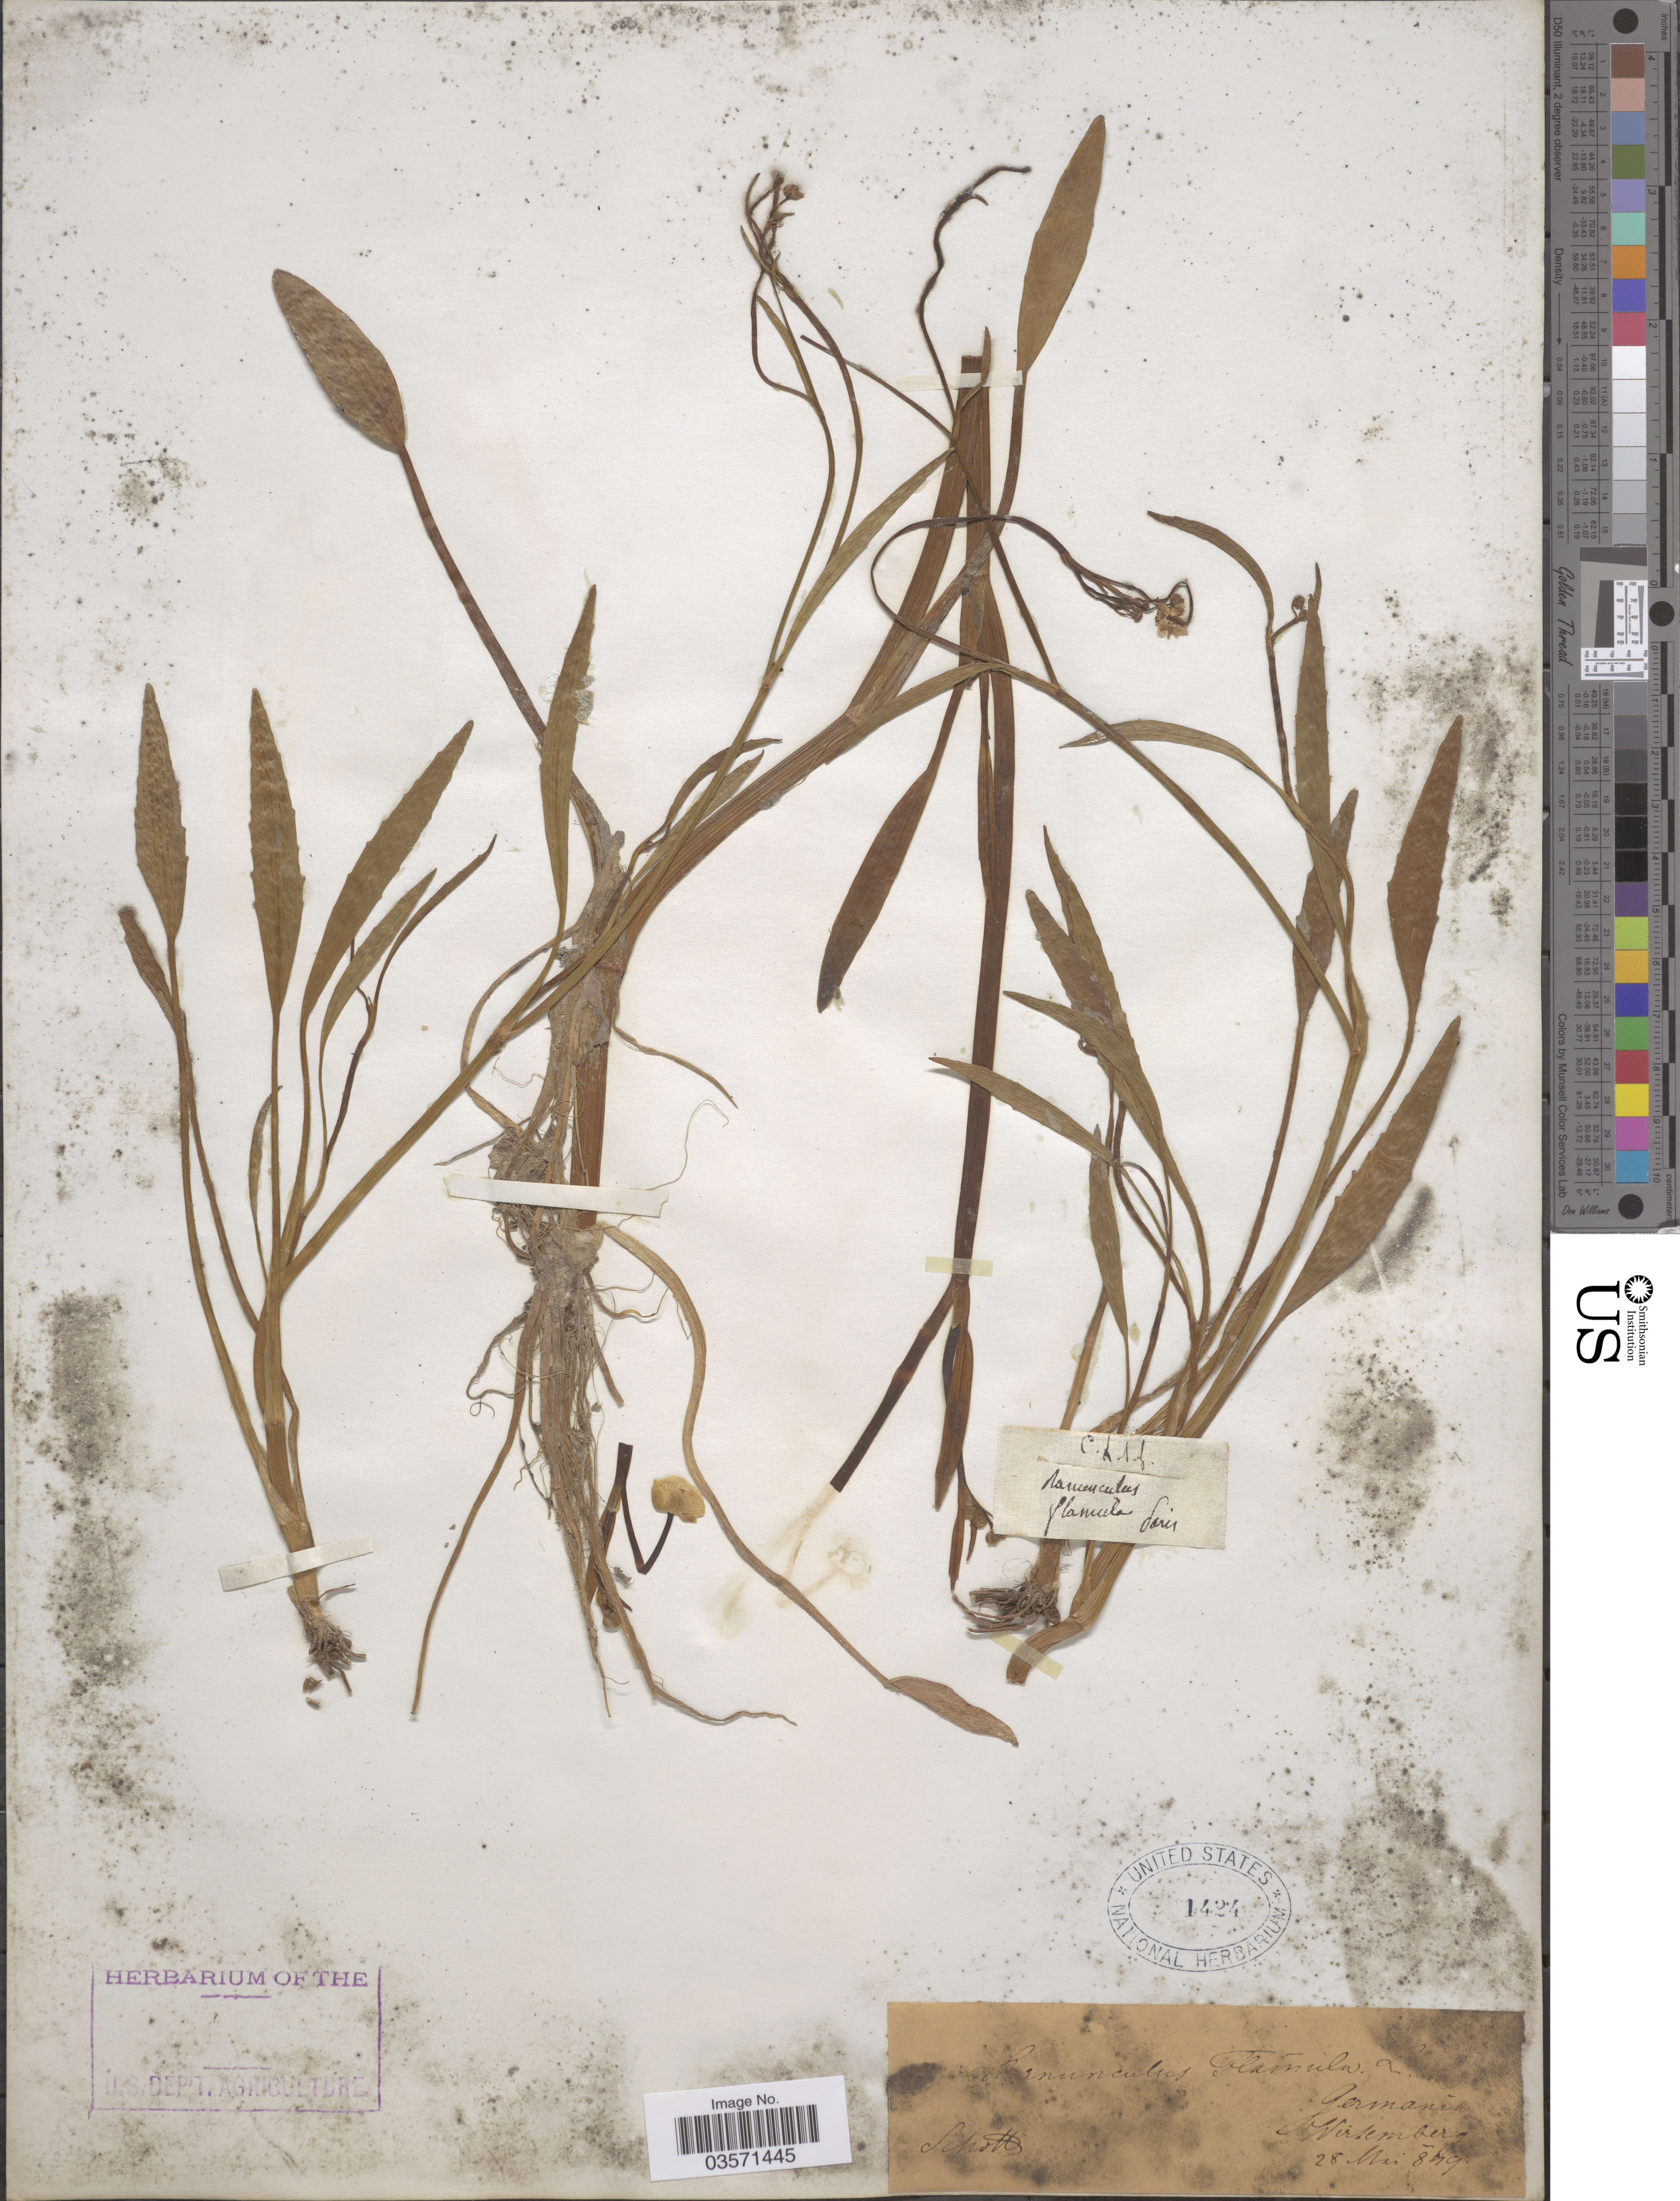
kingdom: Plantae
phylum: Tracheophyta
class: Magnoliopsida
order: Ranunculales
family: Ranunculaceae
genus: Ranunculus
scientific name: Ranunculus flammula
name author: L.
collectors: Schott, --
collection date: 1849-05-28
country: Germany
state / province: Baden-Württemberg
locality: Germania. Wirtemberg.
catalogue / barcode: US 1424